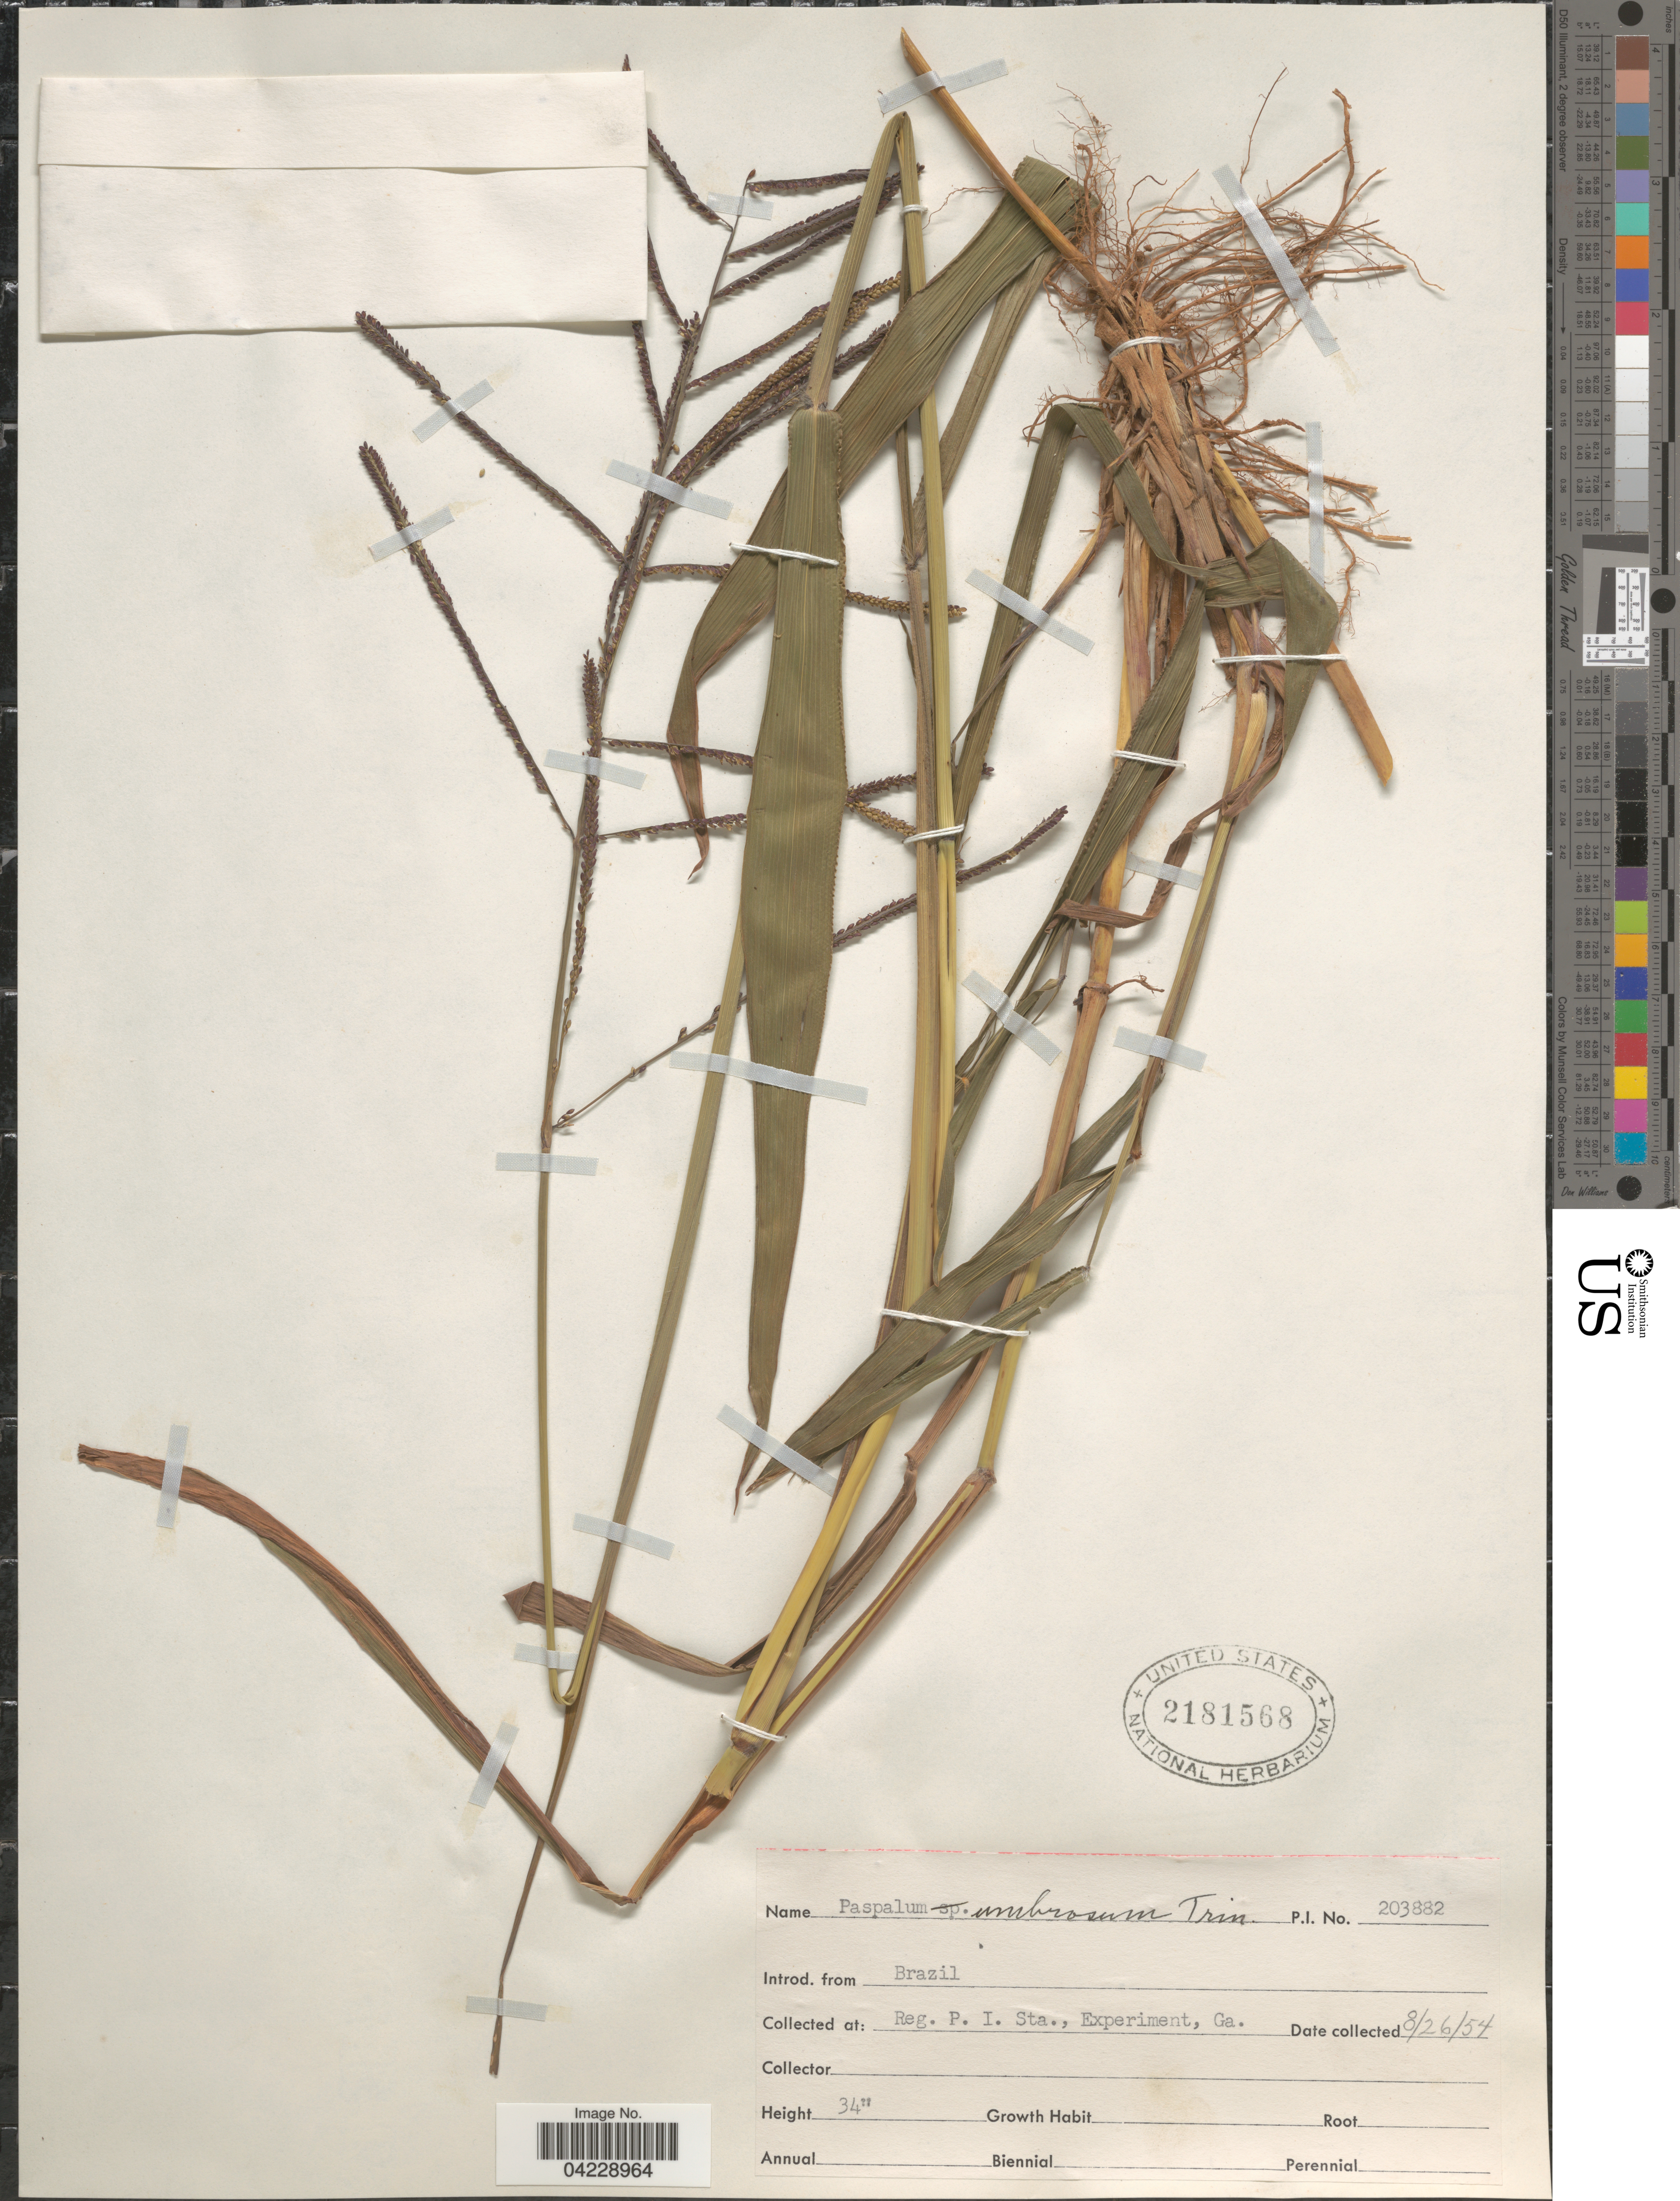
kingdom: Plantae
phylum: Tracheophyta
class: Liliopsida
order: Poales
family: Poaceae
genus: Paspalum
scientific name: Paspalum umbrosum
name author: Trin.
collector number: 203882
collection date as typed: Transcribed d/m/y: 26/8/54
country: United States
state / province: Georgia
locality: Reg. P. I. Sta., Experiment.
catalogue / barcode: US 2181568